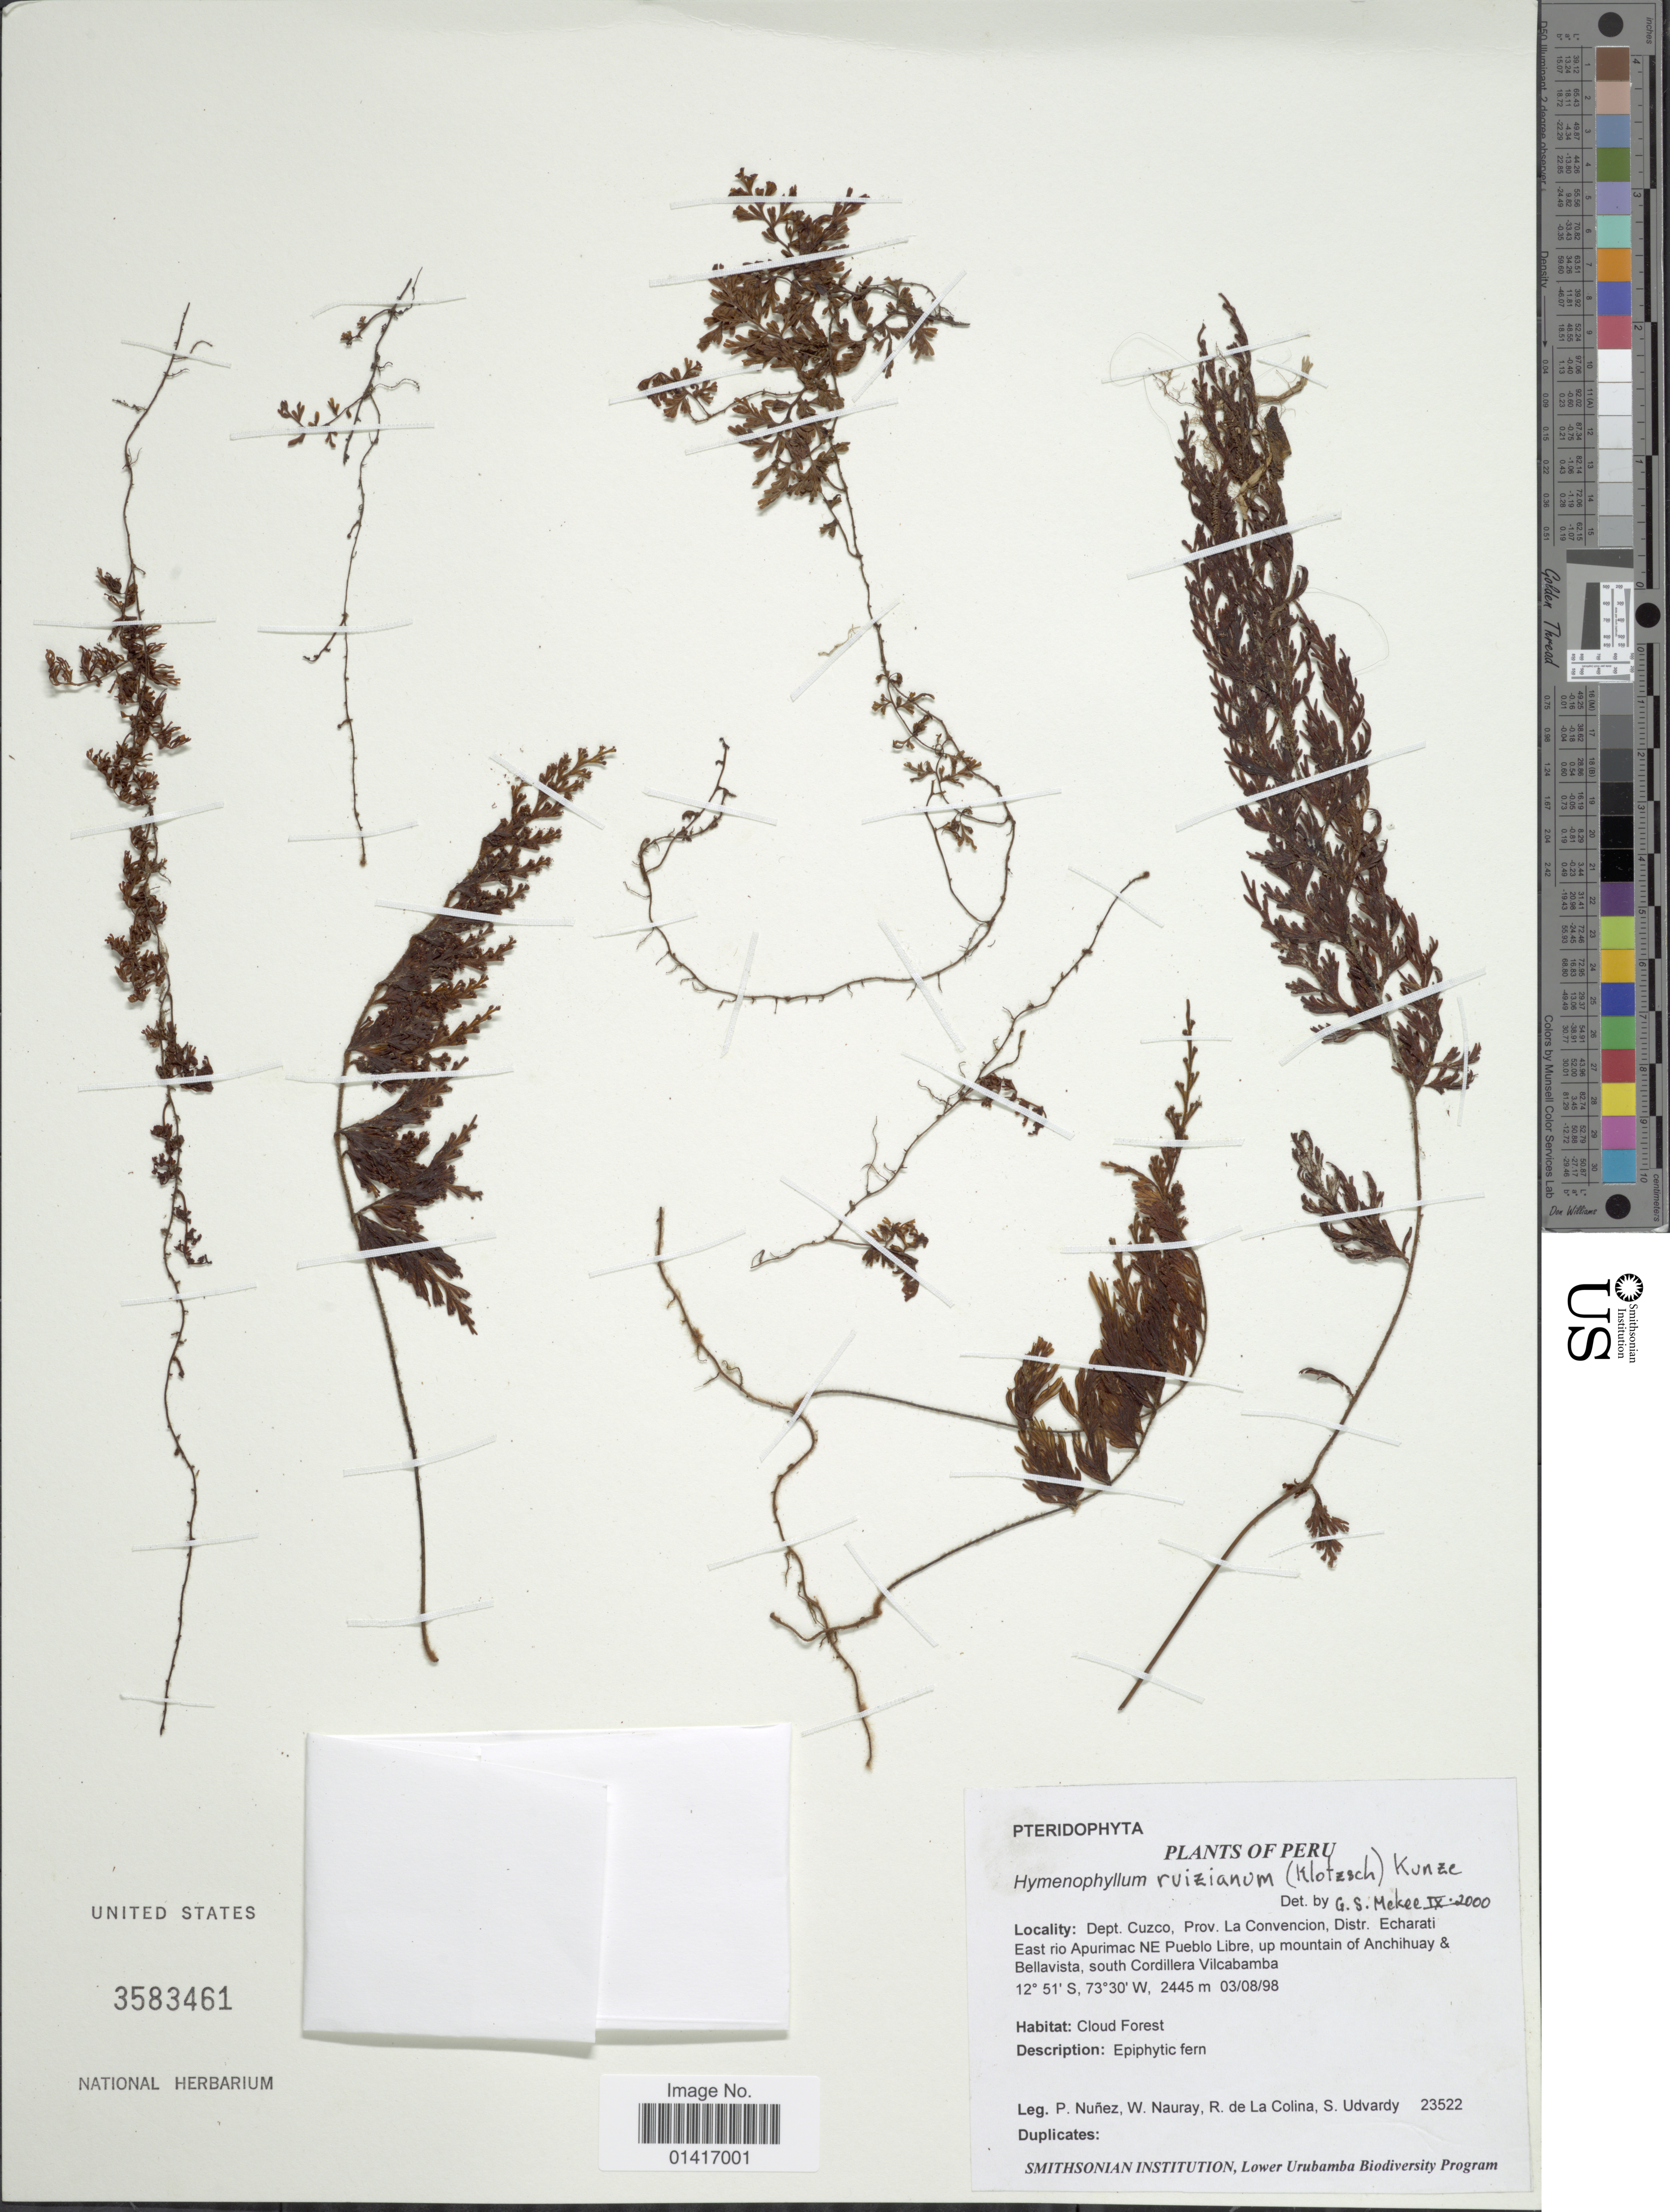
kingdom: Plantae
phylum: Tracheophyta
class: Polypodiopsida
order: Hymenophyllales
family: Hymenophyllaceae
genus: Hymenophyllum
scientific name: Hymenophyllum ruizianum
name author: (Klotzsch) Kunze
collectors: P. Nuñez V., W. Nauray, R. de La Colina & S. Udvardy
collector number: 23522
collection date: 1998-08-03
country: Peru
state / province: Cusco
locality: Dept. Cuzco, Prov. La Convencion, Distr. Echarati East rio Apurimac NE Pueblo LIbre, up mountain of Anchihuay & Bellavista, south Cordillera Vilcabamba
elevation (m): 2445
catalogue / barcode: US 3583461